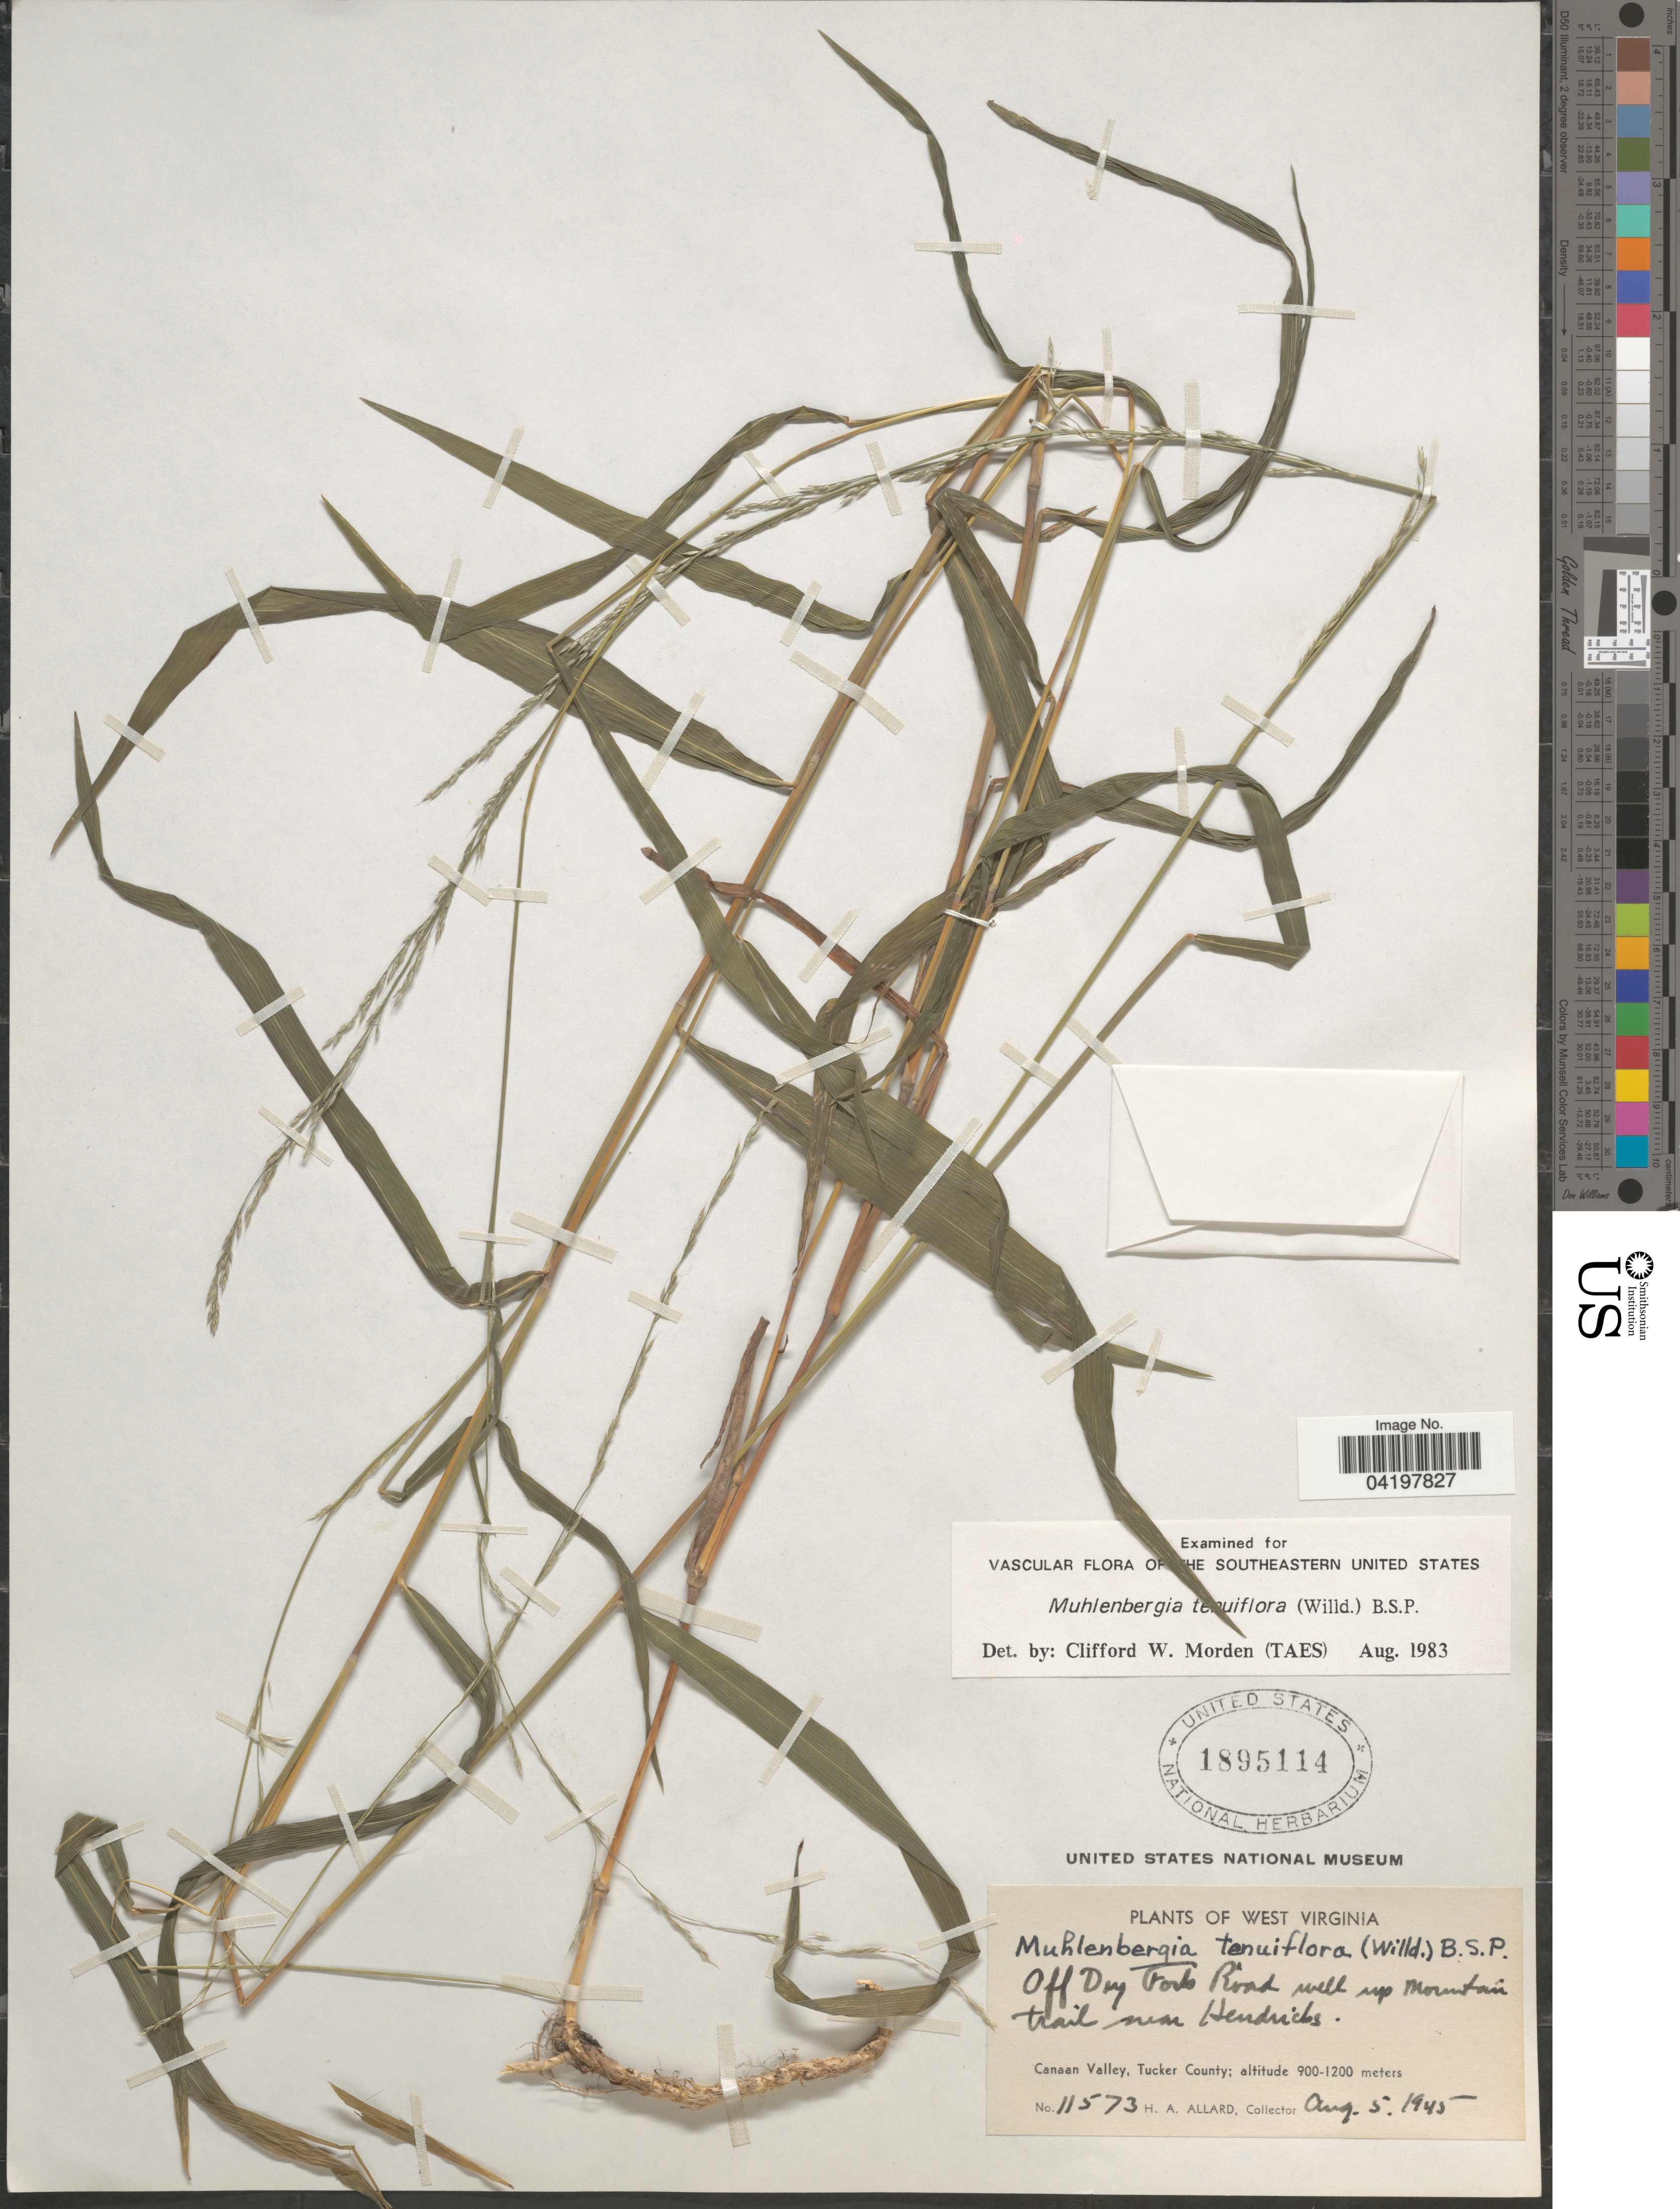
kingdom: Plantae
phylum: Tracheophyta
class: Liliopsida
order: Poales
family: Poaceae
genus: Muhlenbergia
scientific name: Muhlenbergia tenuiflora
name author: (Willd.) Britton, Stearns & Poggenb.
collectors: H. A. Allard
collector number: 11573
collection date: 1945-08-05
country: United States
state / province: West Virginia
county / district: Tucker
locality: Off Dry Fork Road well up Mountain trail near Hendricks. Canaan Valley, Tucker County.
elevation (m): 900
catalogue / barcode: US 1895114